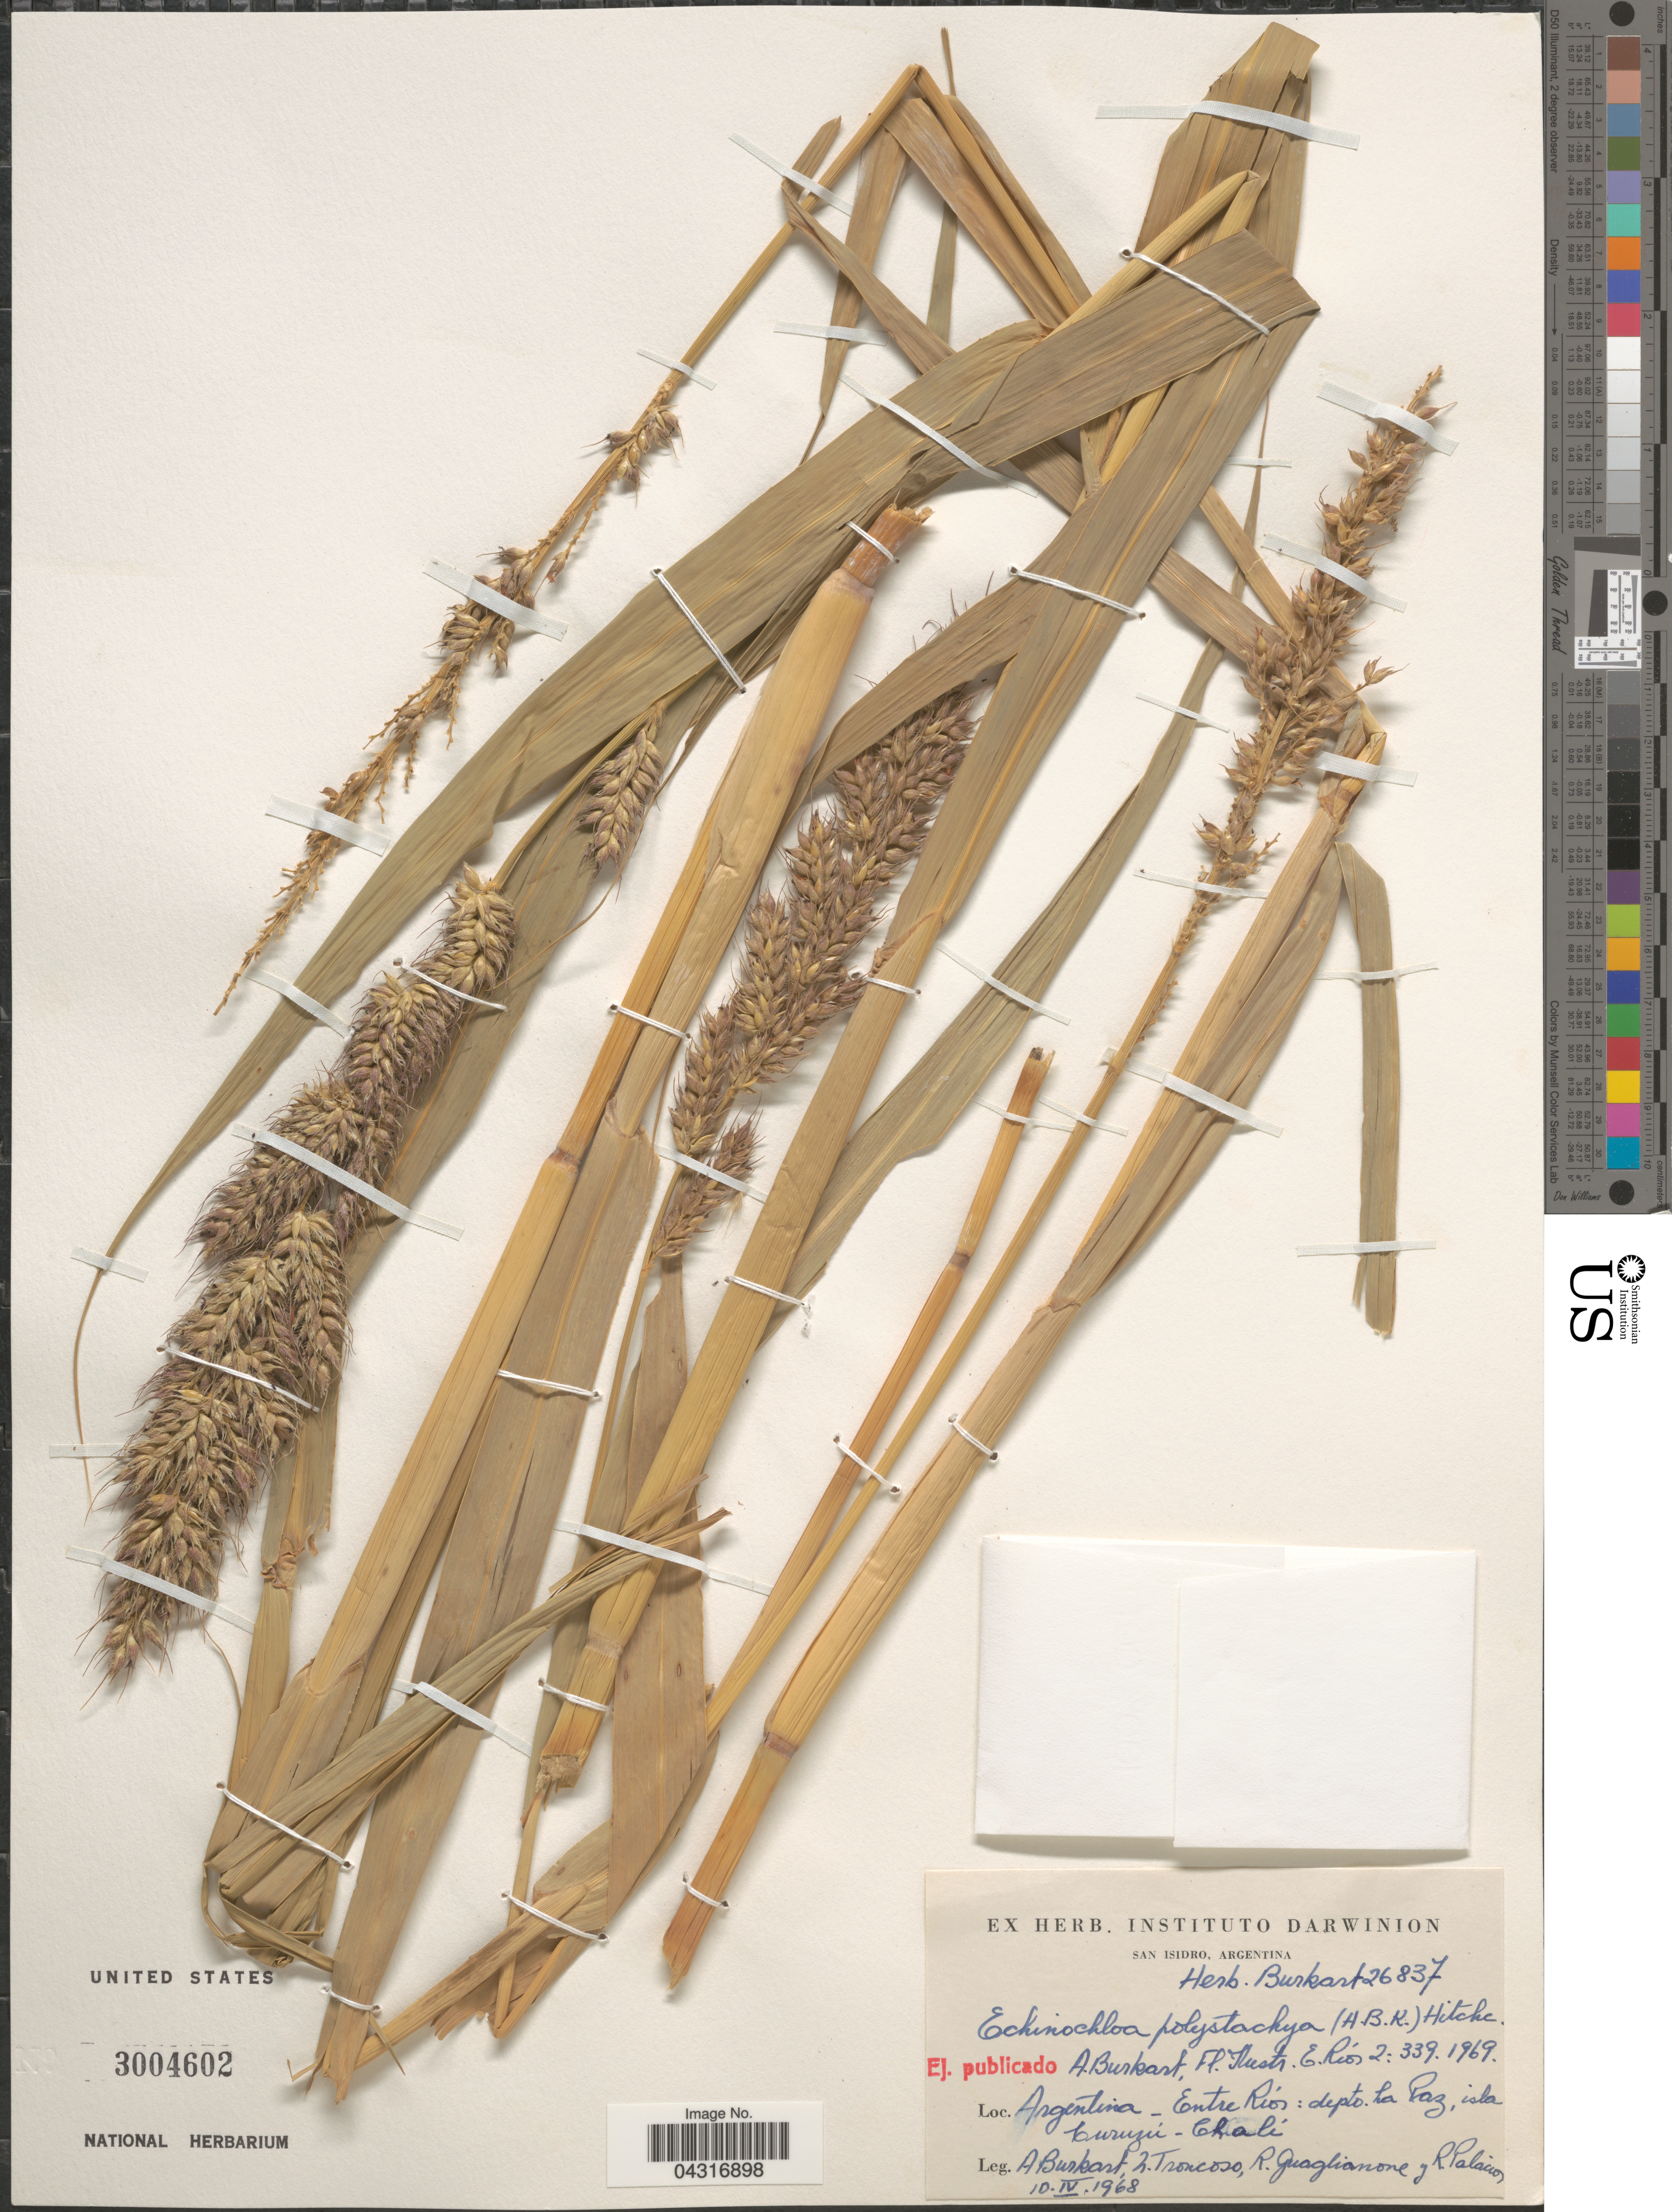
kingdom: Plantae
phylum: Tracheophyta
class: Liliopsida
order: Poales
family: Poaceae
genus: Echinochloa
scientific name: Echinochloa polystachya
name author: (Kunth) Hitchc.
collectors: A. E. Burkart, N. Troncoso, R. Guaglianone & R. Palacios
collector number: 26837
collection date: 1968-04-10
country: Argentina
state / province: Entre Rios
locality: Depto. La Paz, isla Curuzu- Chalí.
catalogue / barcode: US 3004602